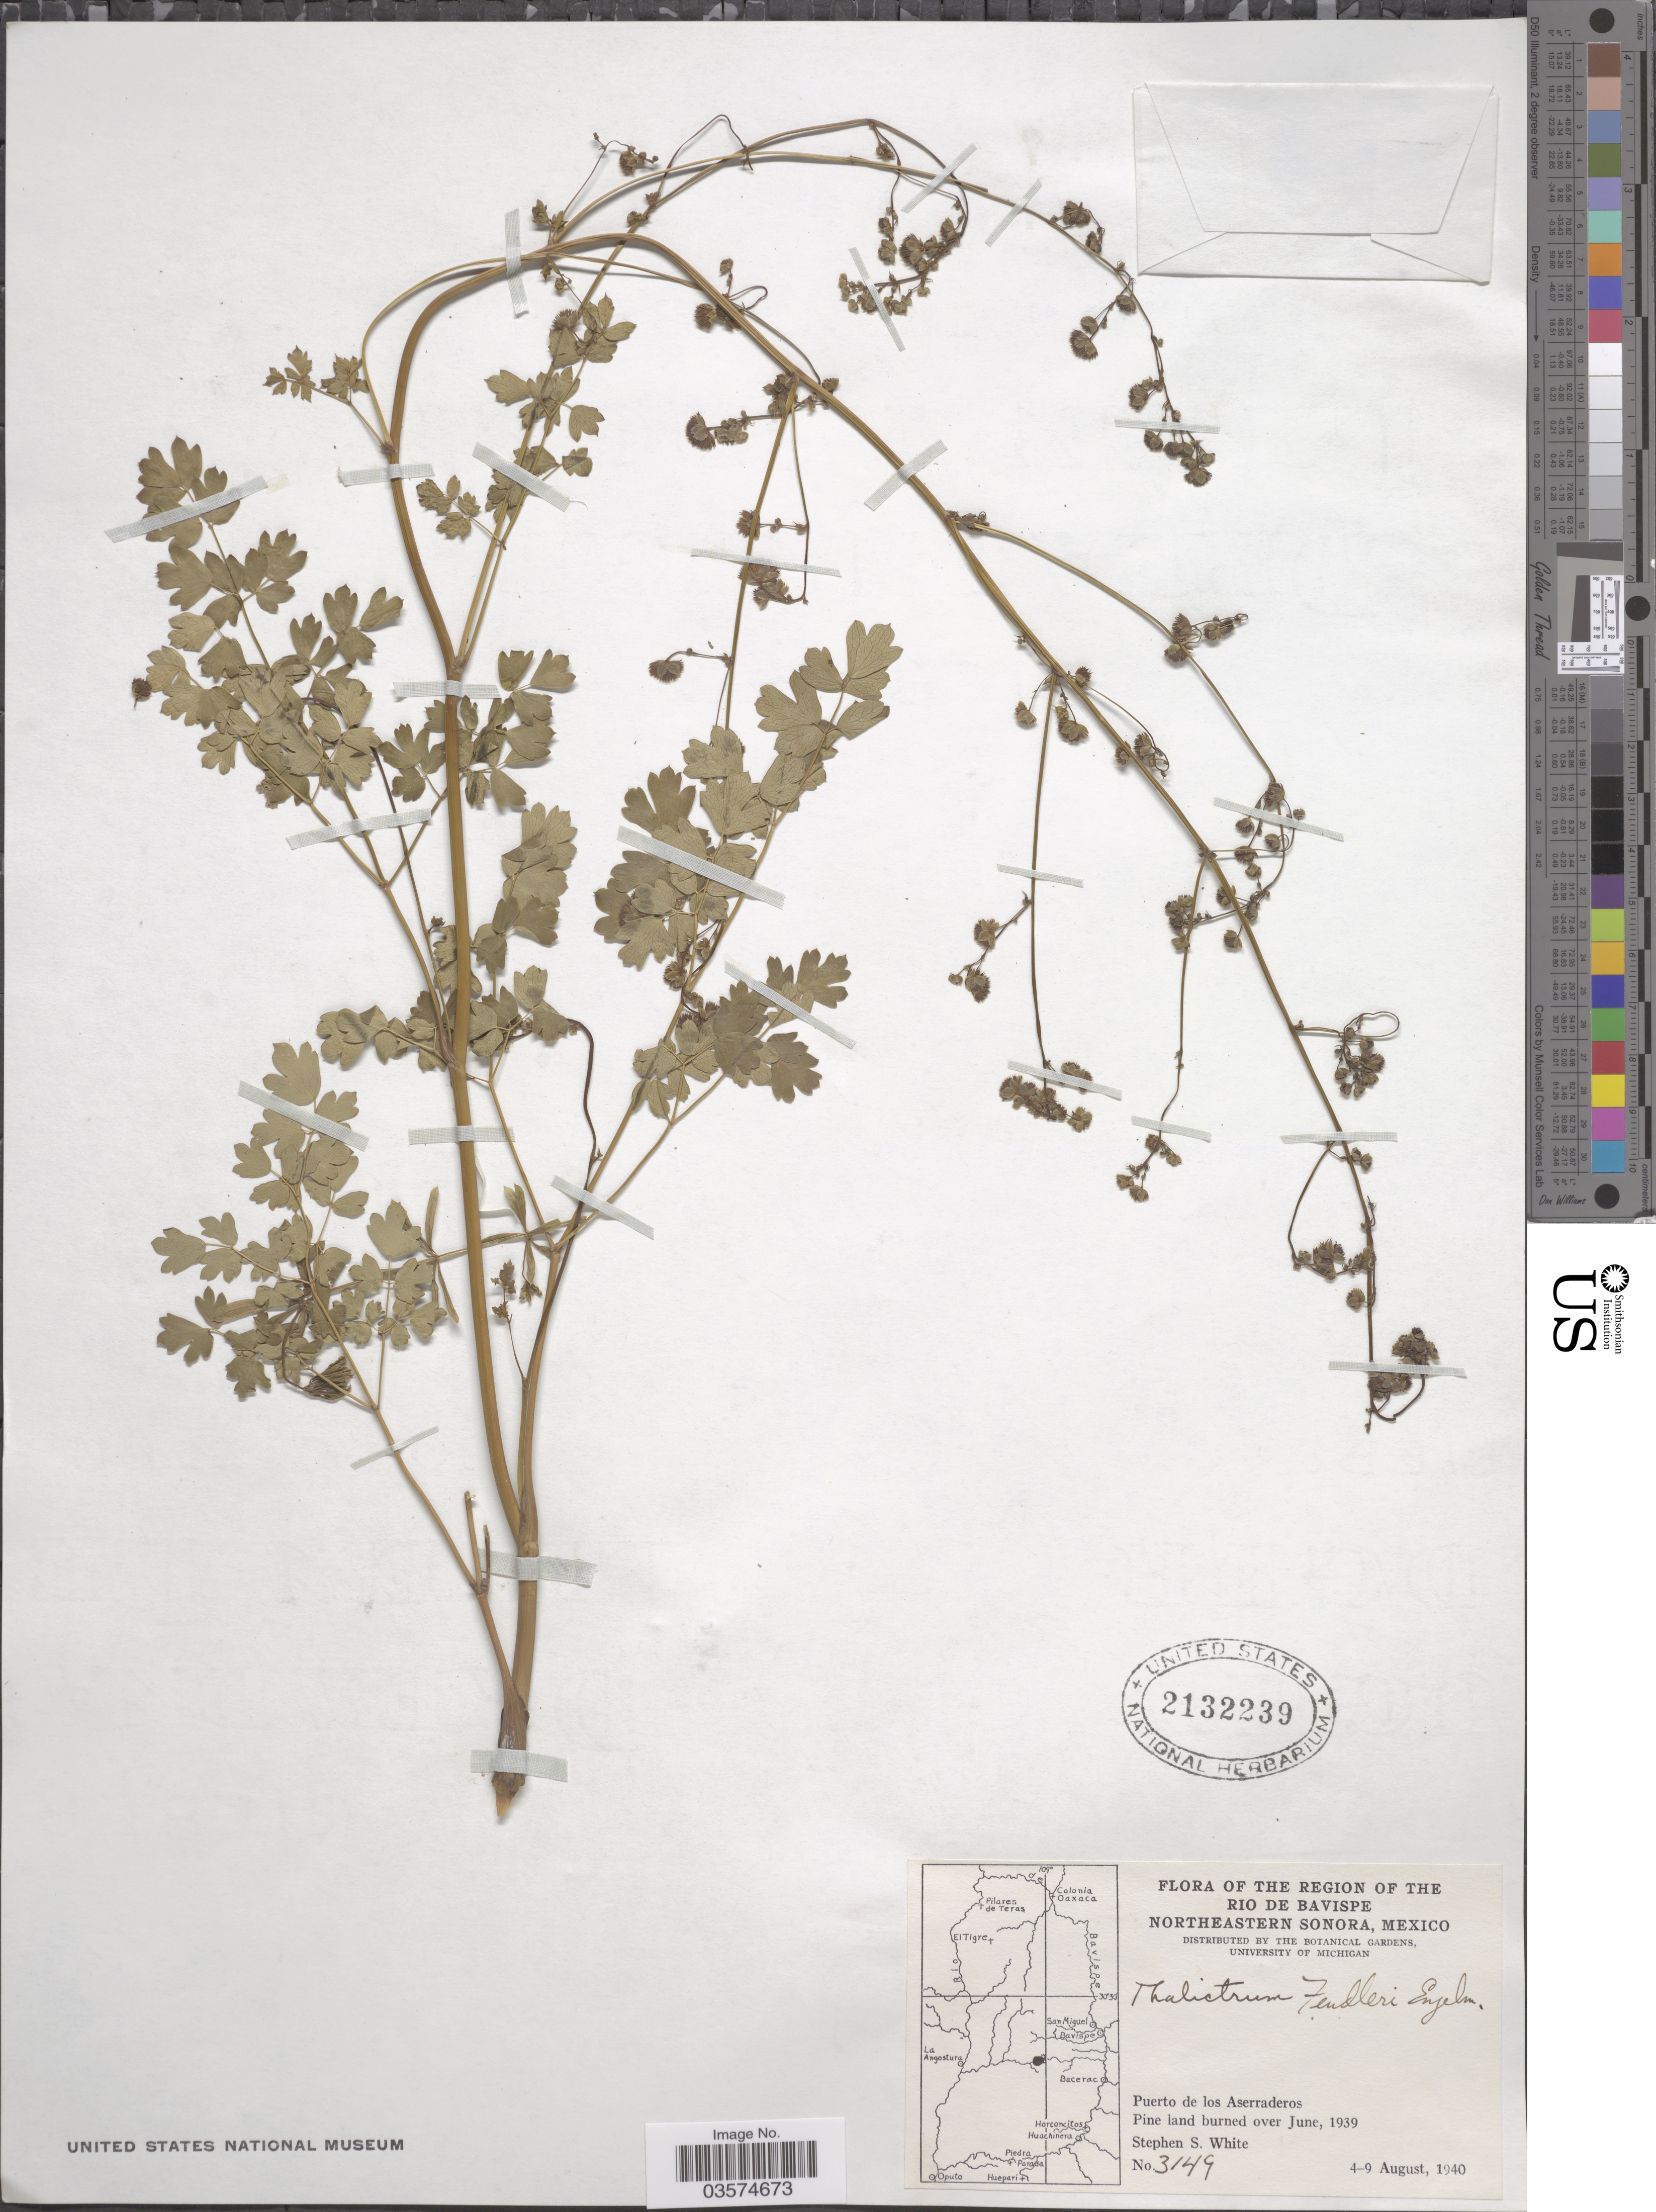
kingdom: Plantae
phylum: Tracheophyta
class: Magnoliopsida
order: Ranunculales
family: Ranunculaceae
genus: Thalictrum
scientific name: Thalictrum fendleri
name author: Engelm. ex A. Gray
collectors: S. S. White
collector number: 3194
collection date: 1940-08-04/1940-08-09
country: Mexico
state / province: Sonora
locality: The Region of the Rio de Bavispe, Northeastern Sonora. Puerto de los Aserraderos.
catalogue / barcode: US 2132239